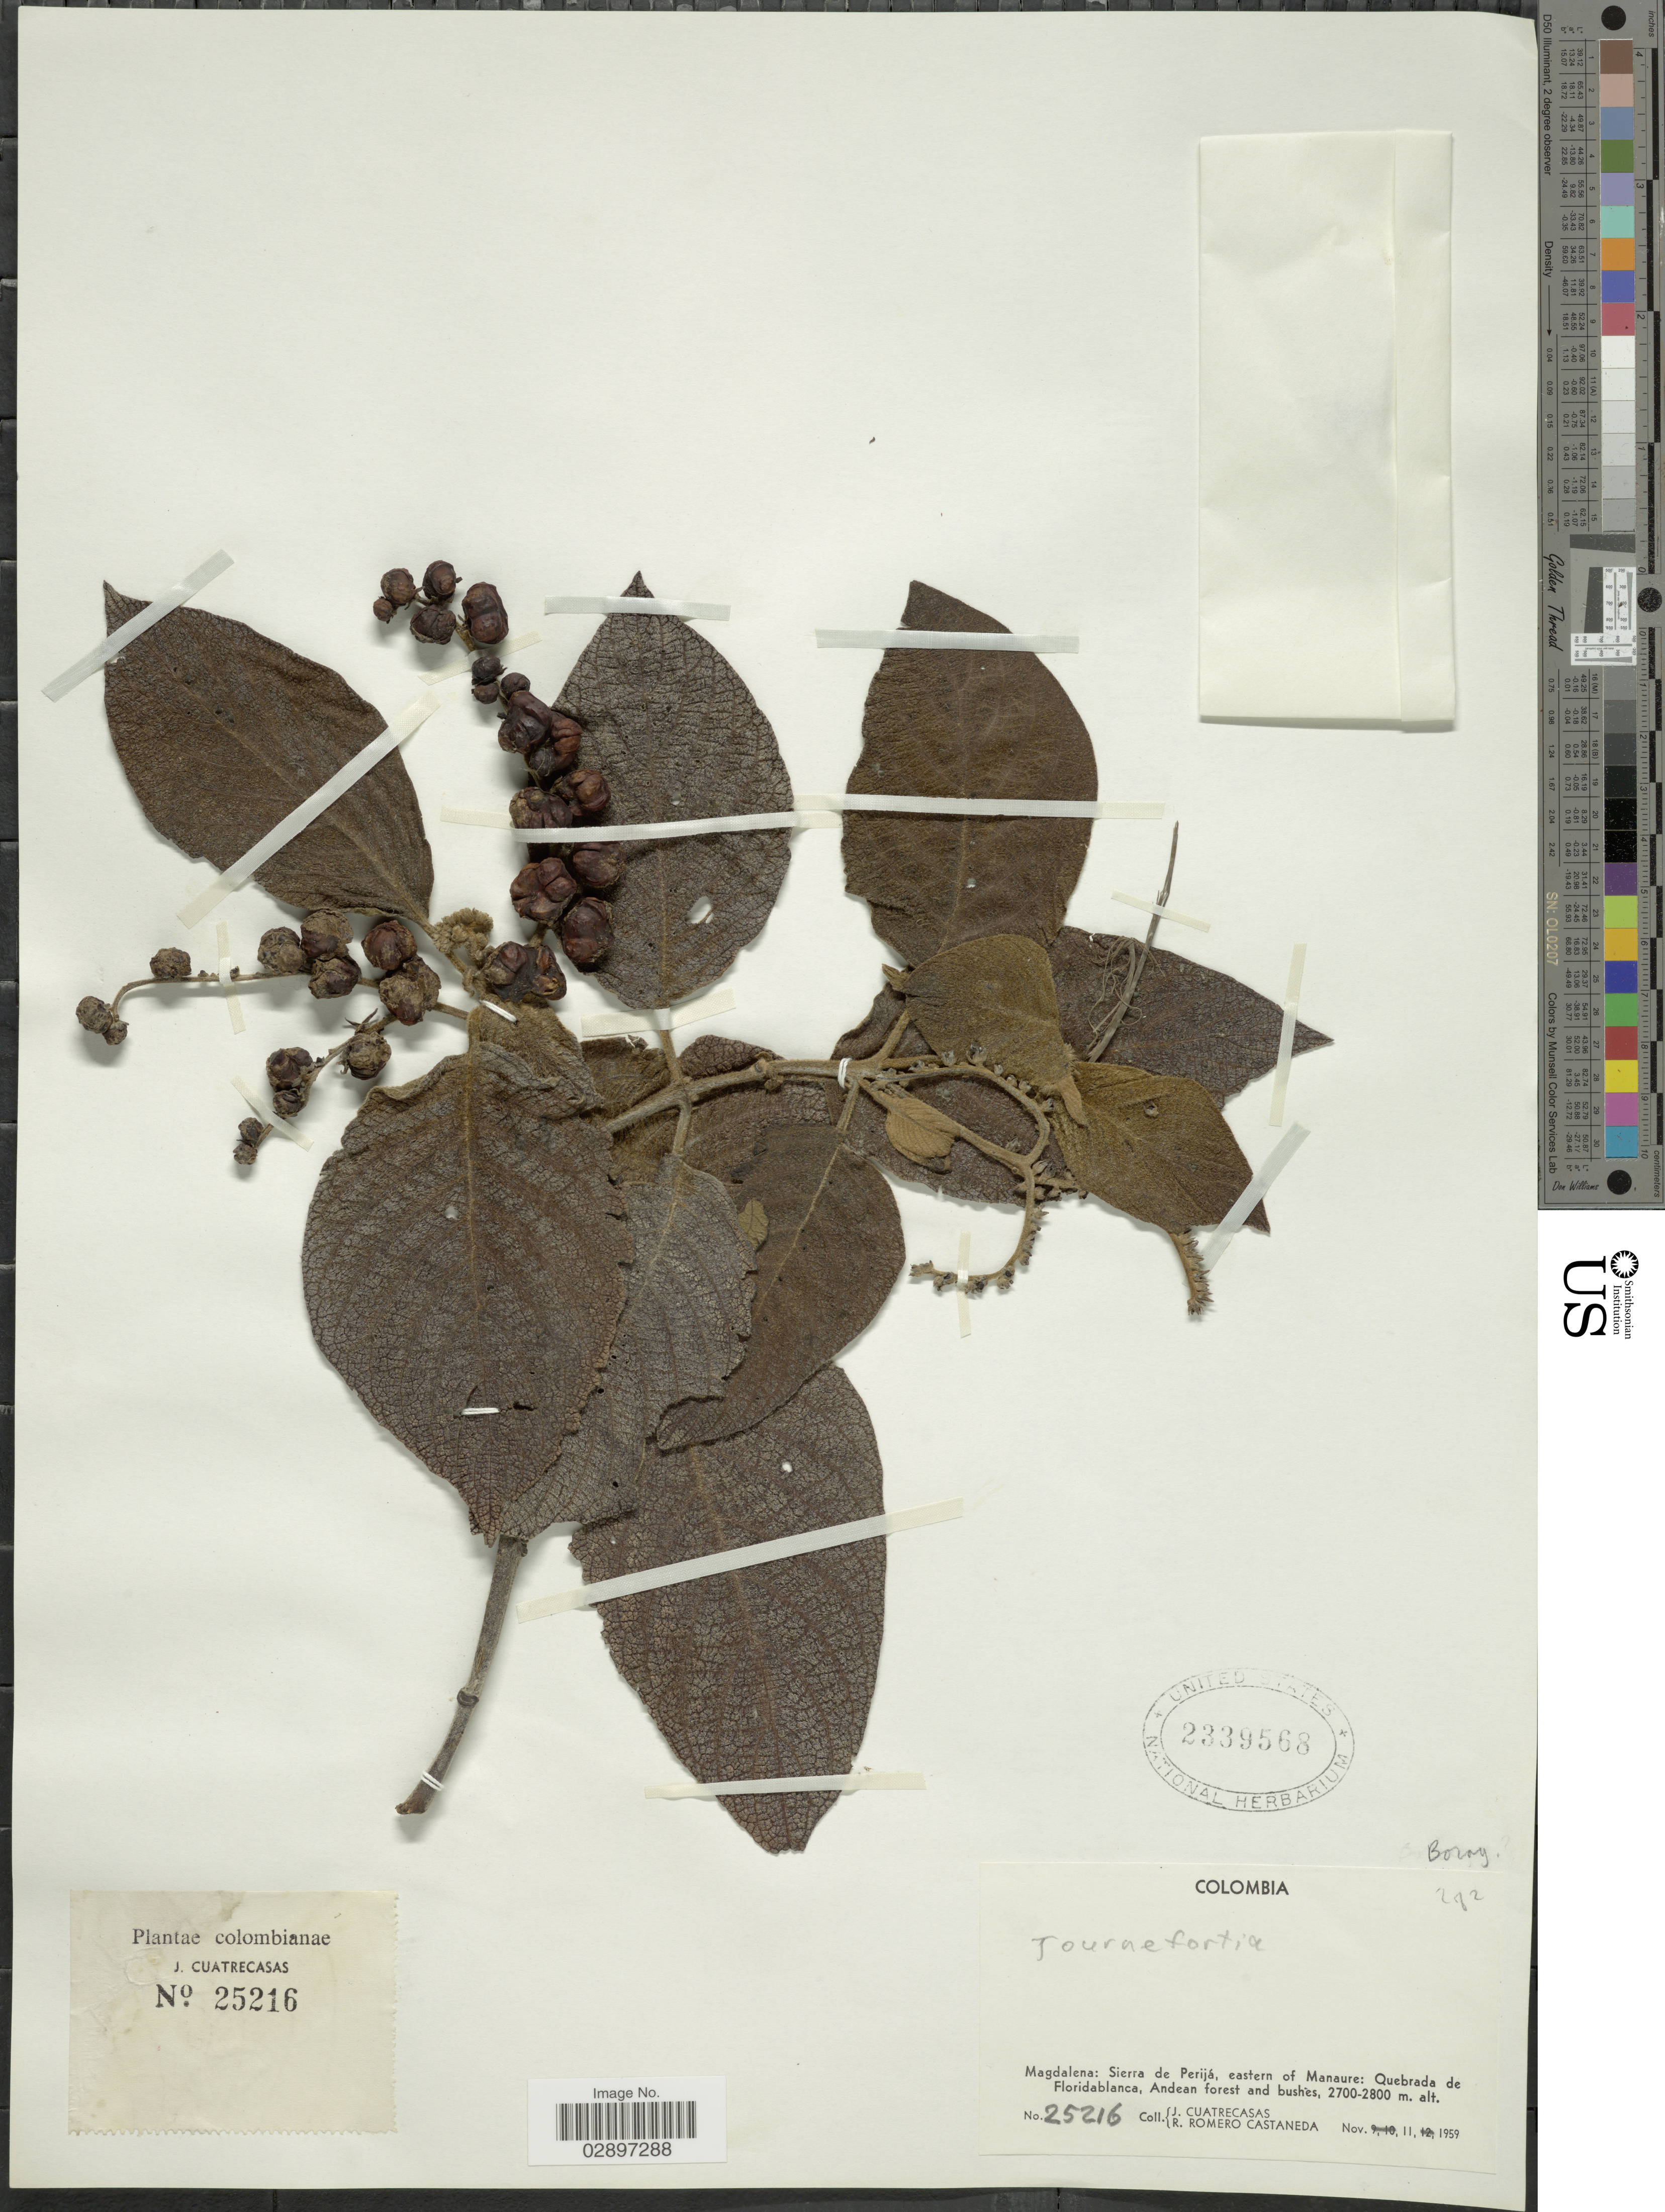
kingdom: Plantae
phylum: Tracheophyta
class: Magnoliopsida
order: Boraginales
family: Heliotropiaceae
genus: Tournefortia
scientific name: Tournefortia macrostachya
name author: Rusby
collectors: J. Cuatrecasas & R. Romero Castañeda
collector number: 25216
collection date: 1959-11-11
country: Colombia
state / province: Magdalena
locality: Magdalena: Sierra de Perijá, eastern of Manaure:Quebrada de Floridablanca, Andean forest and bushes.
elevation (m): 2700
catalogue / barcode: US 2339568